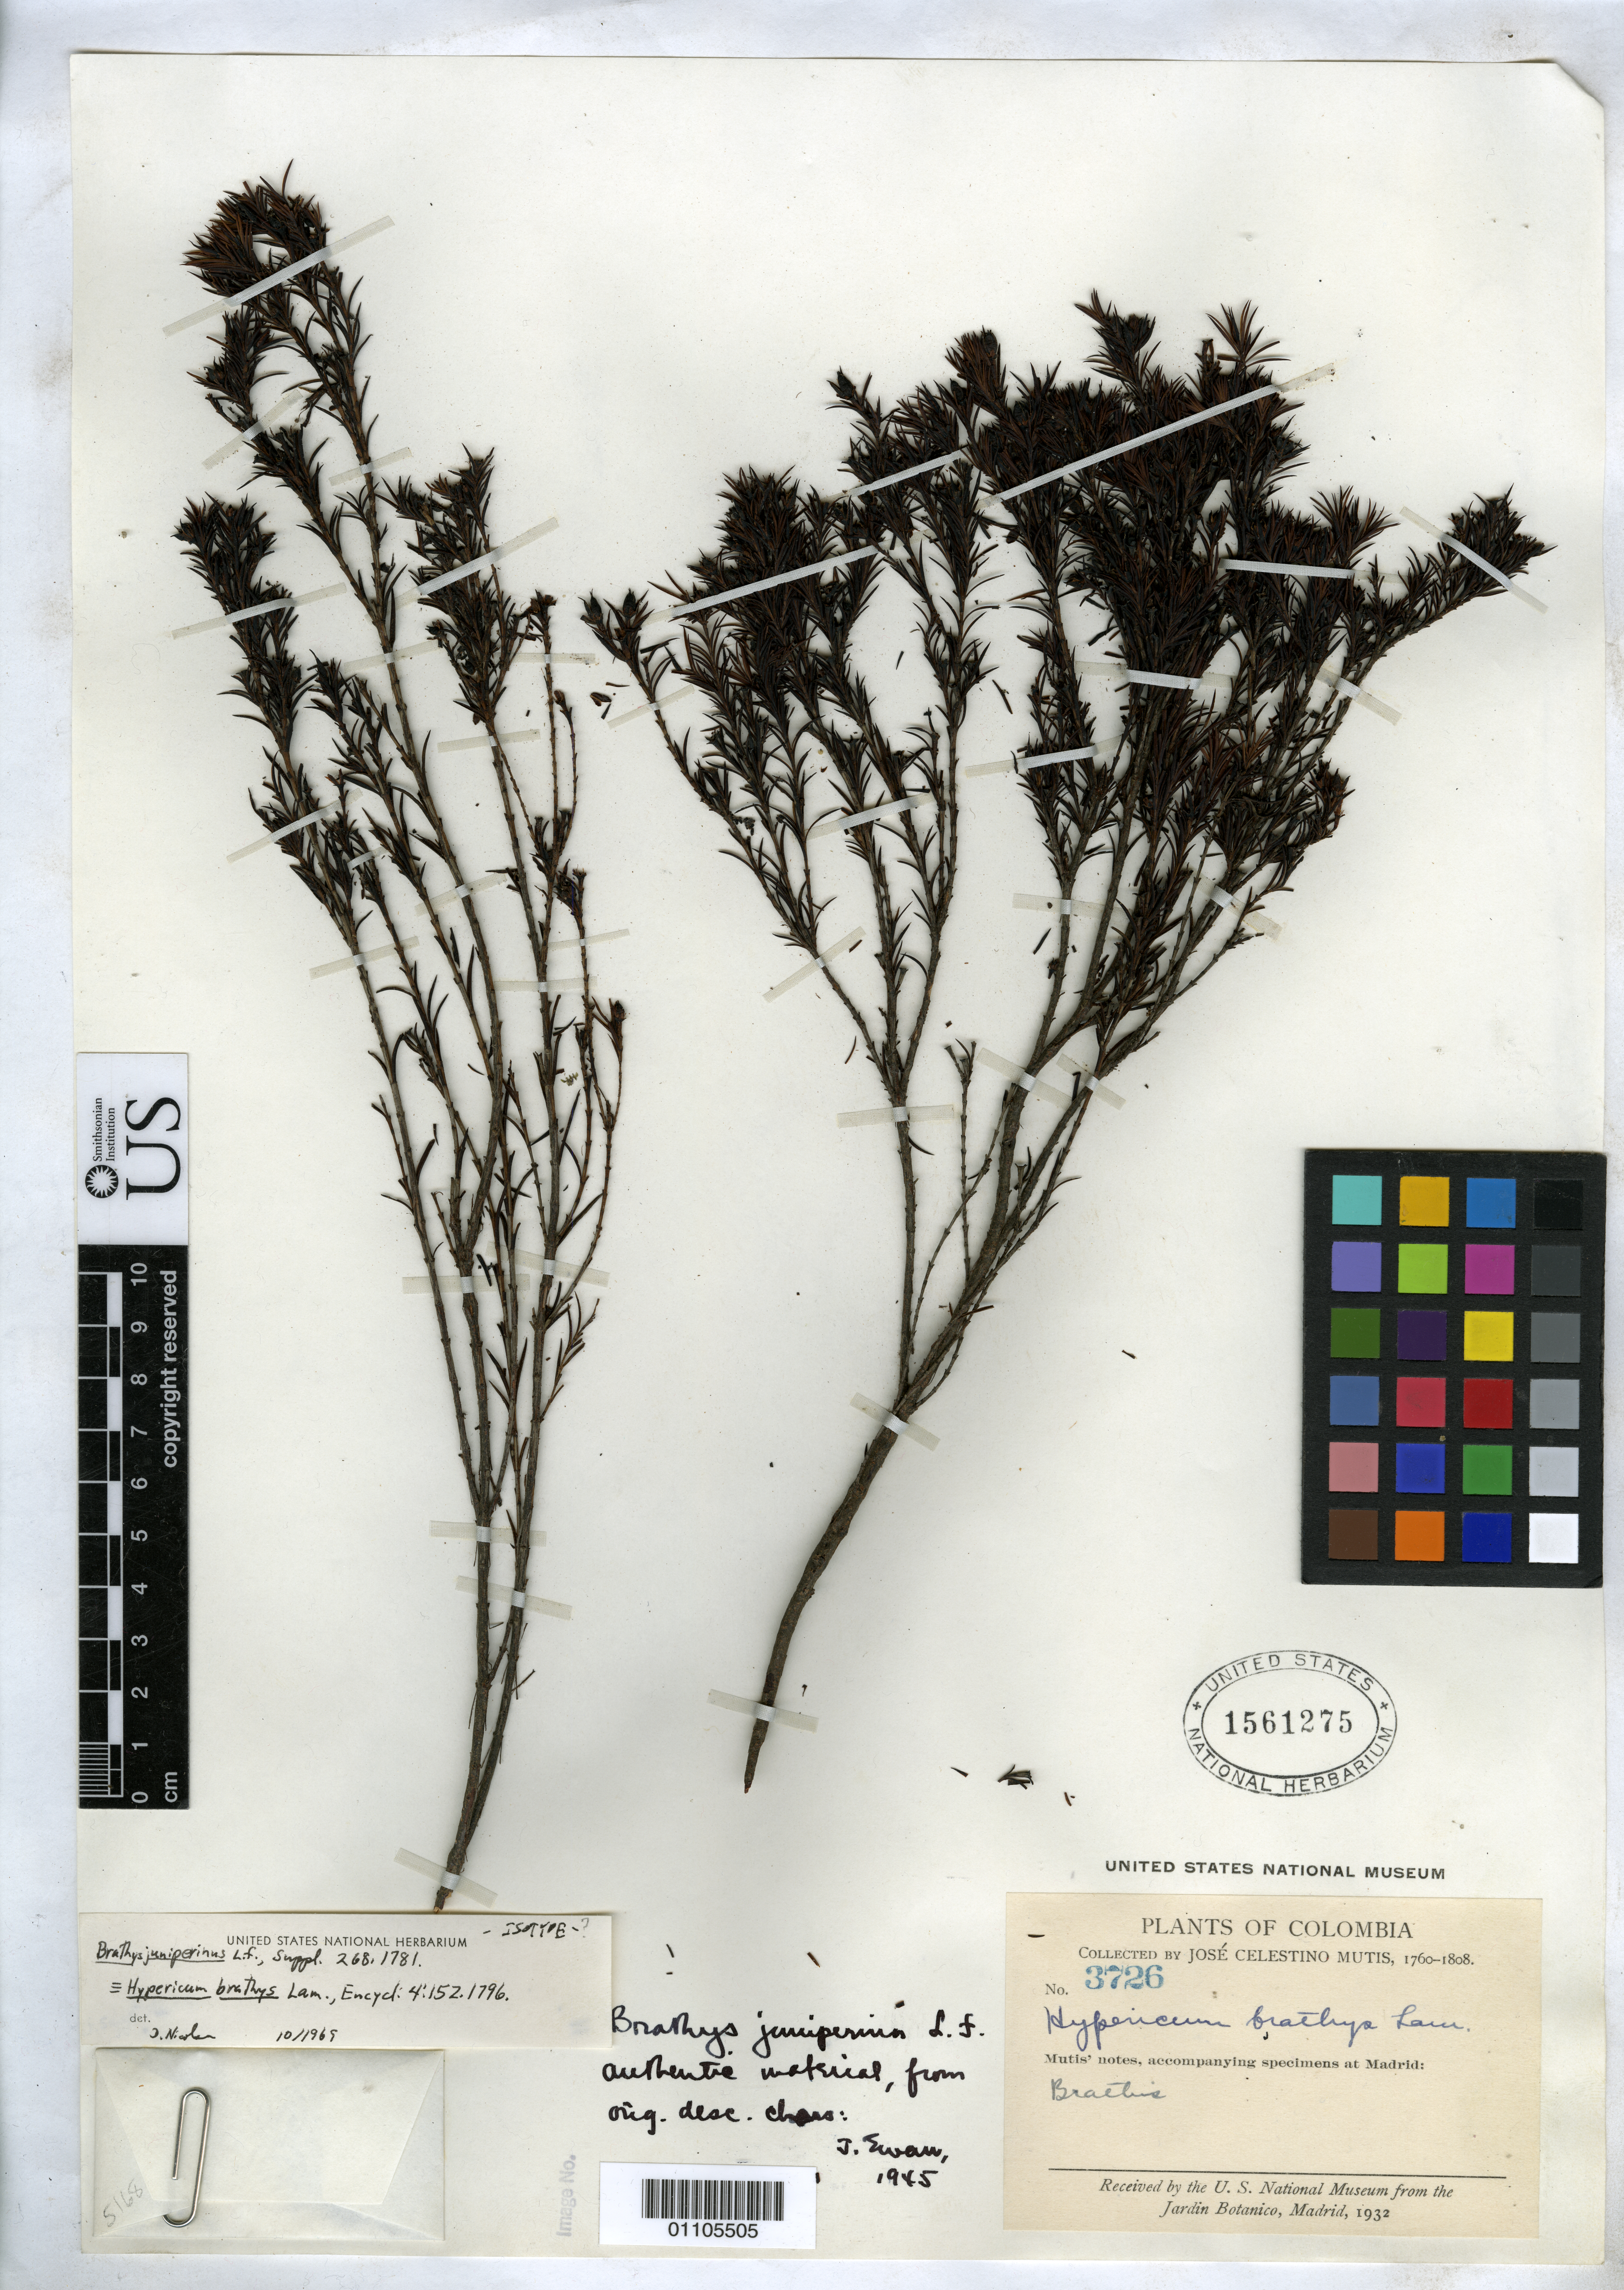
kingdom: Plantae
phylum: Tracheophyta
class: Magnoliopsida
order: Malpighiales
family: Hypericaceae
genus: Brathys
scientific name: Brathys juniperina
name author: L. f.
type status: Syntype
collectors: J. C. B. Mutis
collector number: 3726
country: Colombia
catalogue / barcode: US 1561275